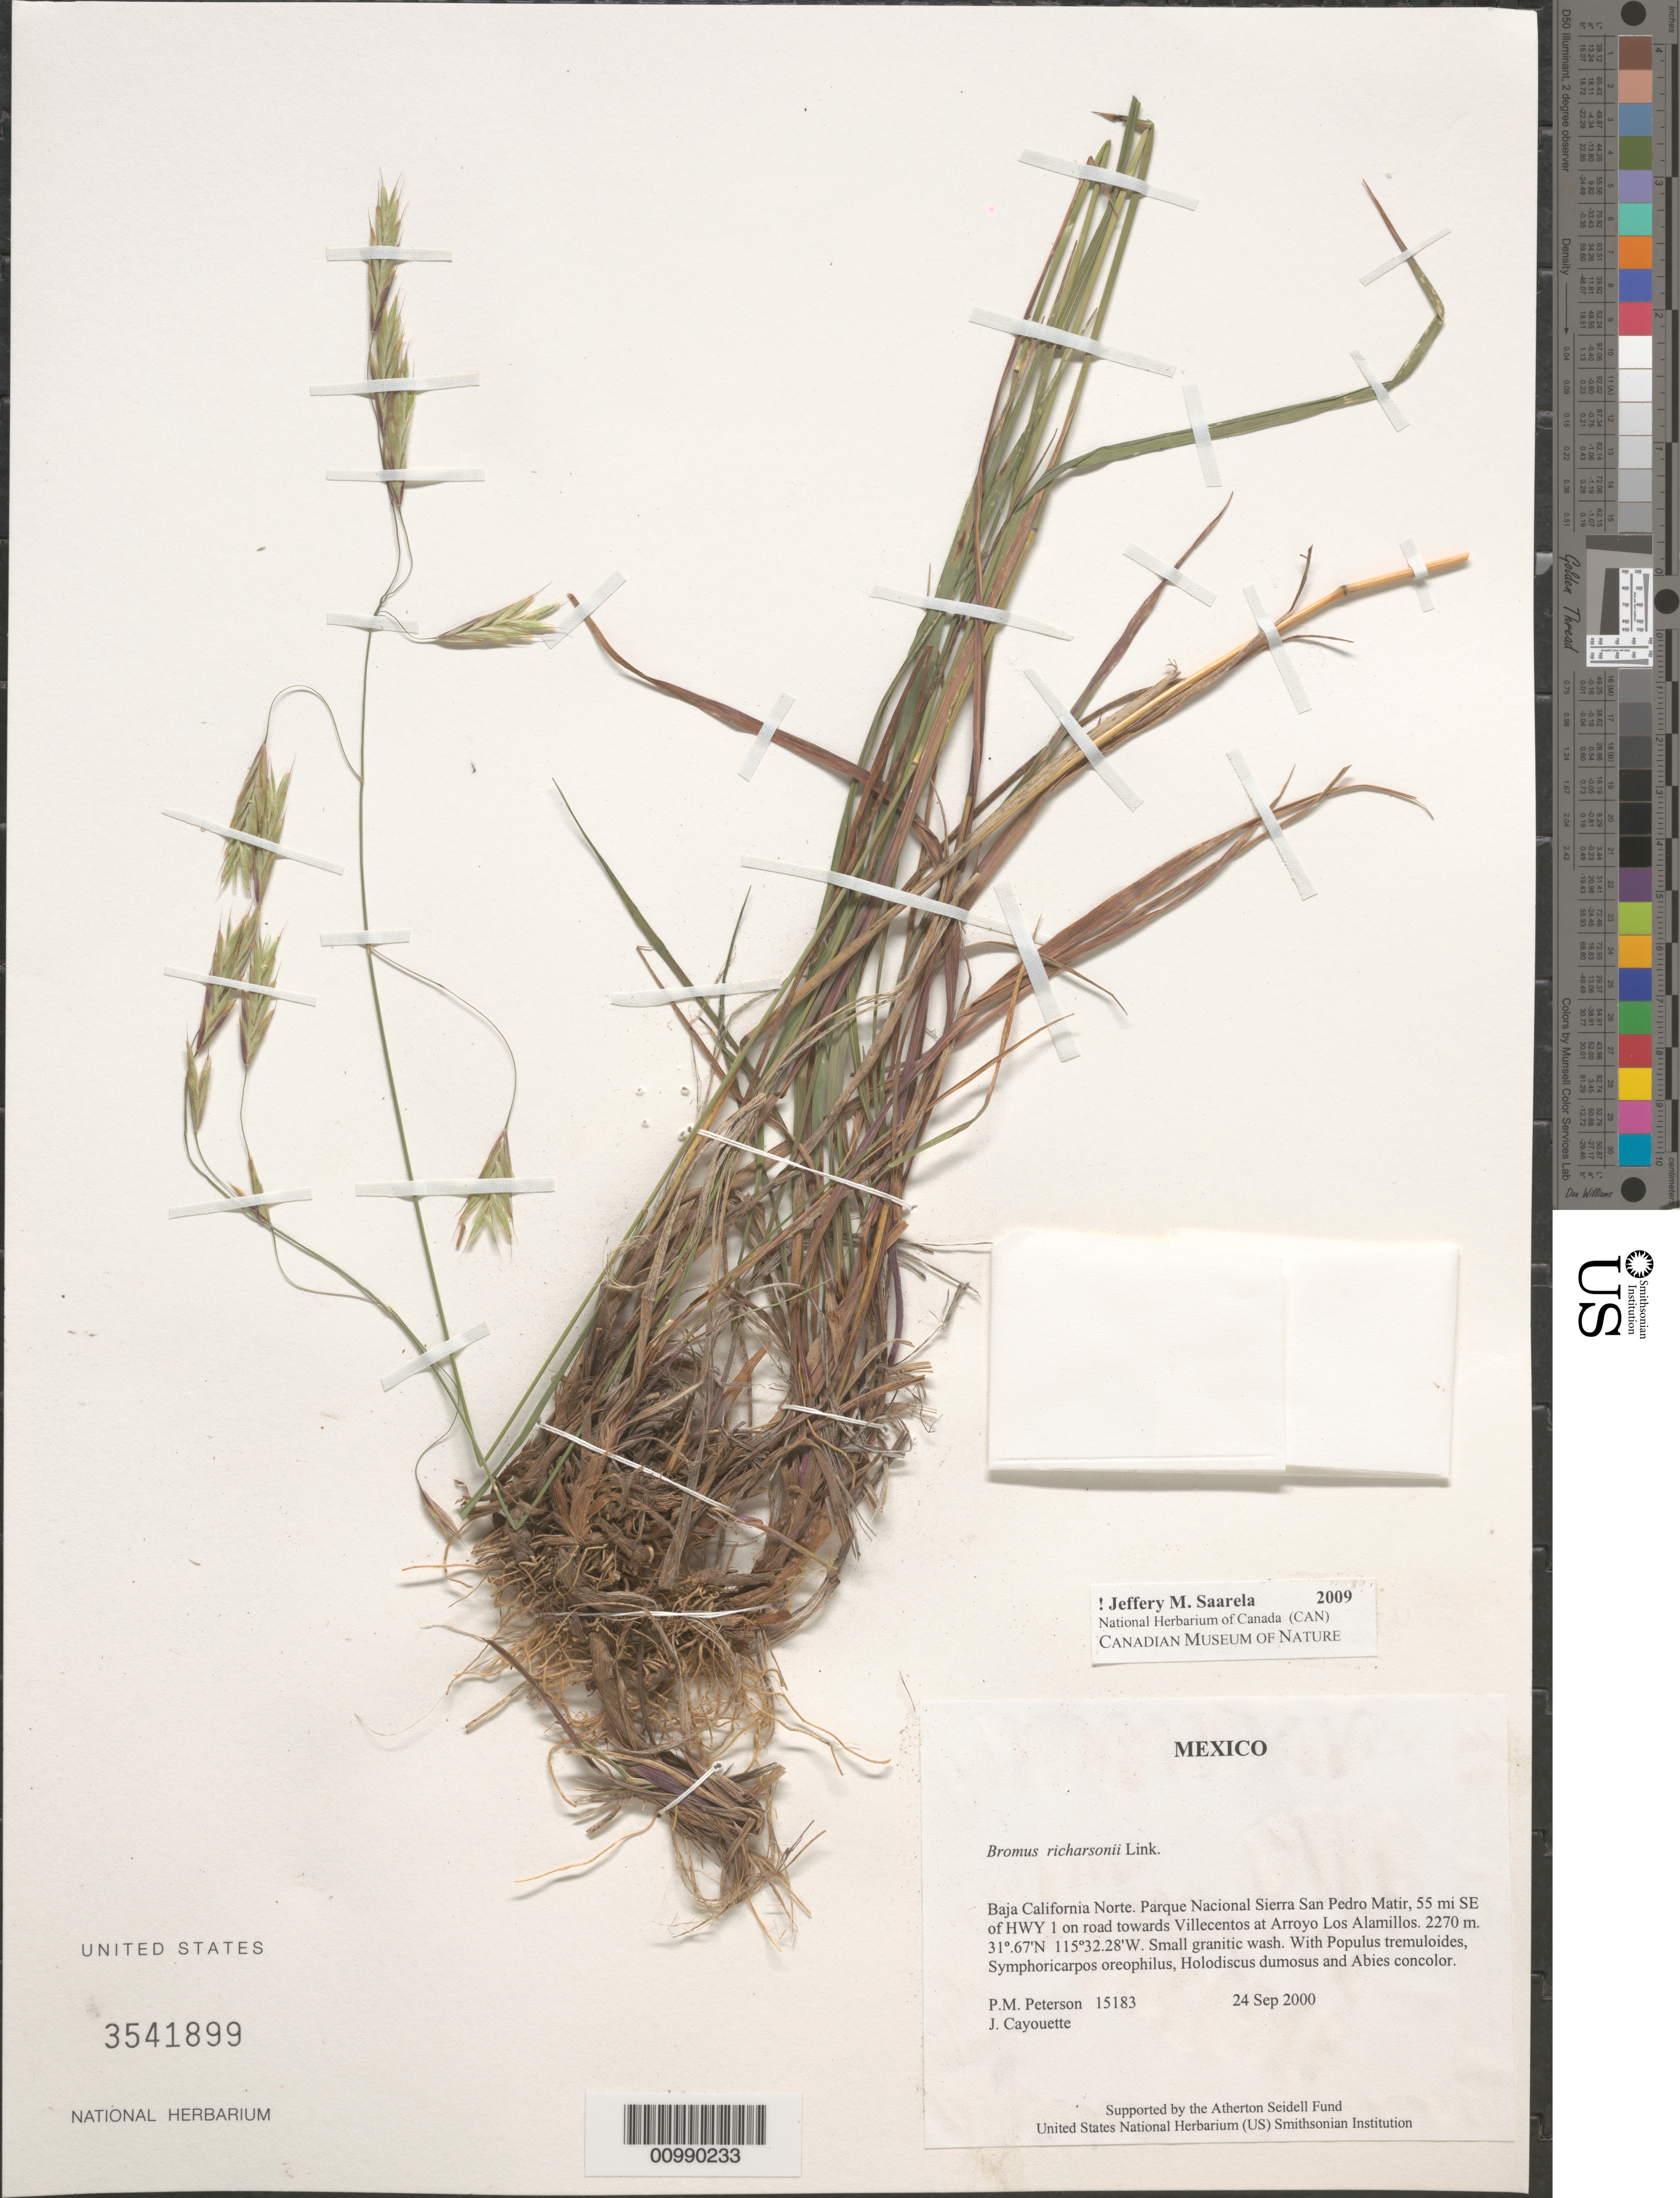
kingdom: Plantae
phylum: Tracheophyta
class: Liliopsida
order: Poales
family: Poaceae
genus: Bromus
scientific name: Bromus richardsonii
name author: Link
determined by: Saarela, J. M., (CAN), Canadian Museum of Nature (CANADA)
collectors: P. M. Peterson & J. Cayouette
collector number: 15183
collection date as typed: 24 Sep 2000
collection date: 2000-09-24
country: Mexico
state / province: Baja California Norte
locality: Parque Nacional Sierra San Pedro Matir, 55 mi SE of HWY 1 on road towards Villecentos at Arroyo Los Alamillos.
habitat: Small granitic wash.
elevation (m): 2270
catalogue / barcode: US 3541899